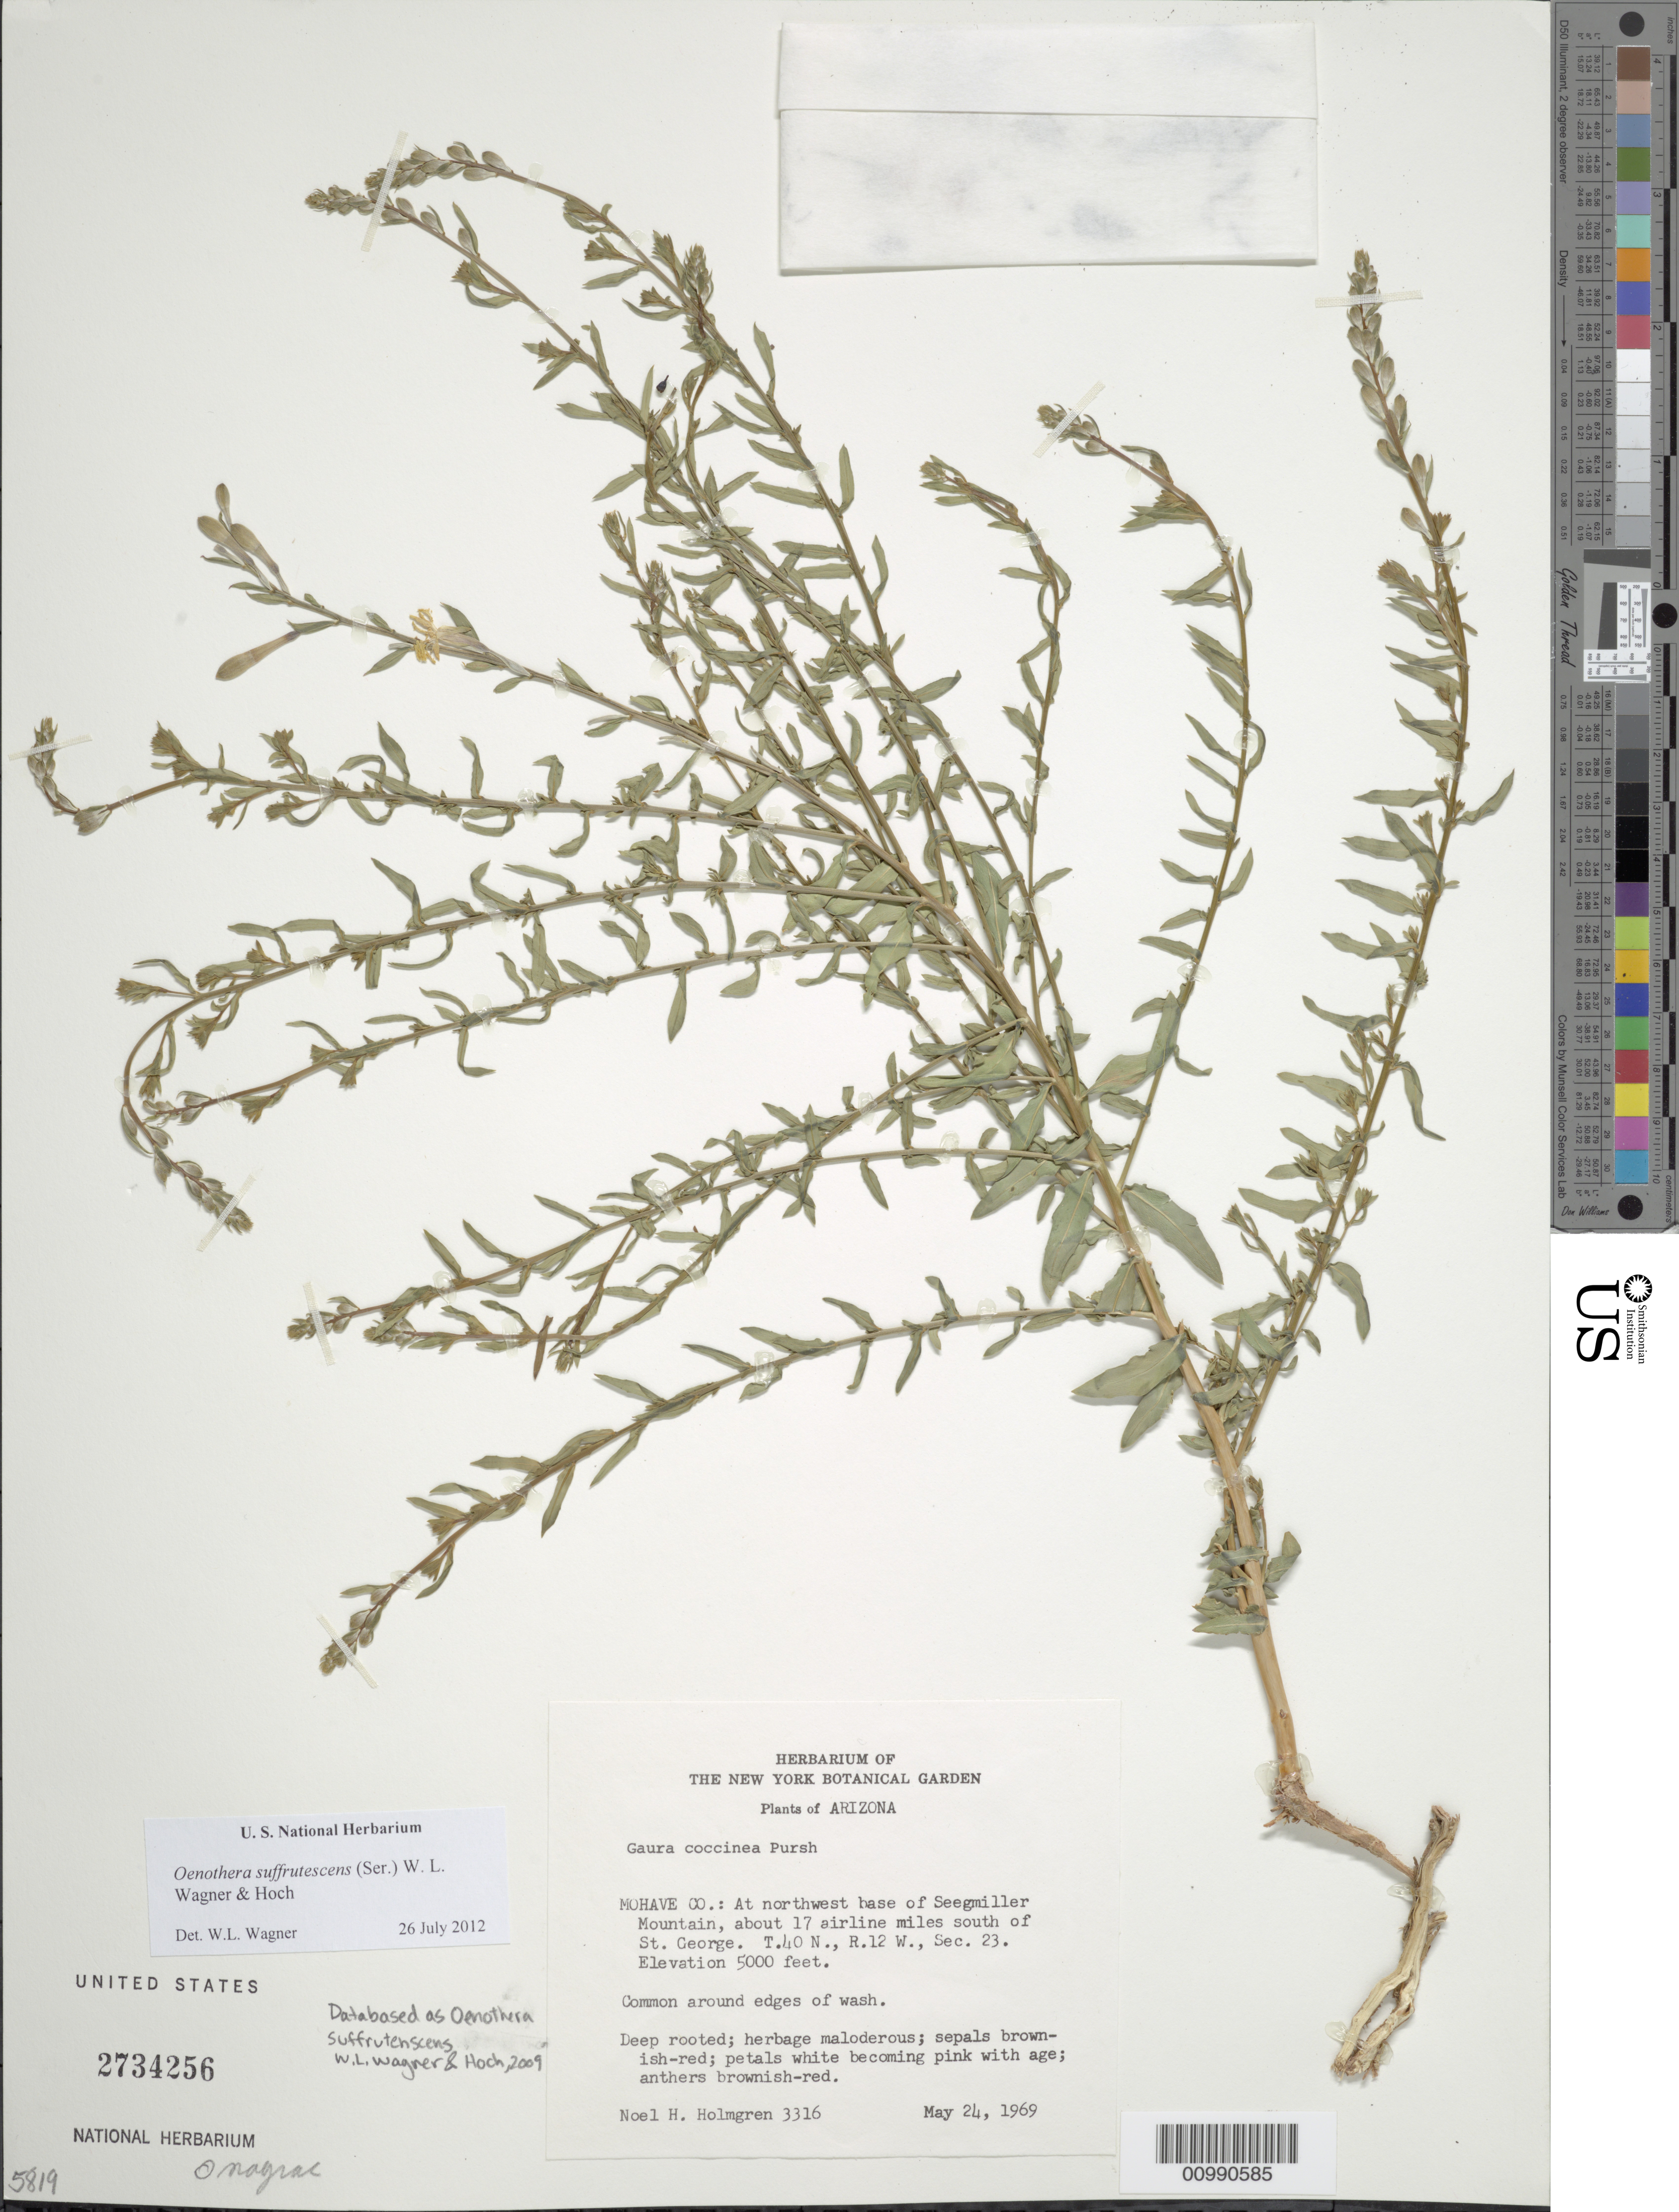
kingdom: Plantae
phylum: Tracheophyta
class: Magnoliopsida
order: Myrtales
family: Onagraceae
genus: Oenothera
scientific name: Oenothera suffrutescens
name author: (Ser.) W.L. Wagner & Hoch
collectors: N. H. Holmgren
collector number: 3316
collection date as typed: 24 May 1969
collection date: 1969-05-24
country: United States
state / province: Arizona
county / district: Mohave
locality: NW base of Seegmiller Mt.; about 17 airline miles S of St. George; T.40 N., R.12 W., Sec. 23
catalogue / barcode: US 2734256